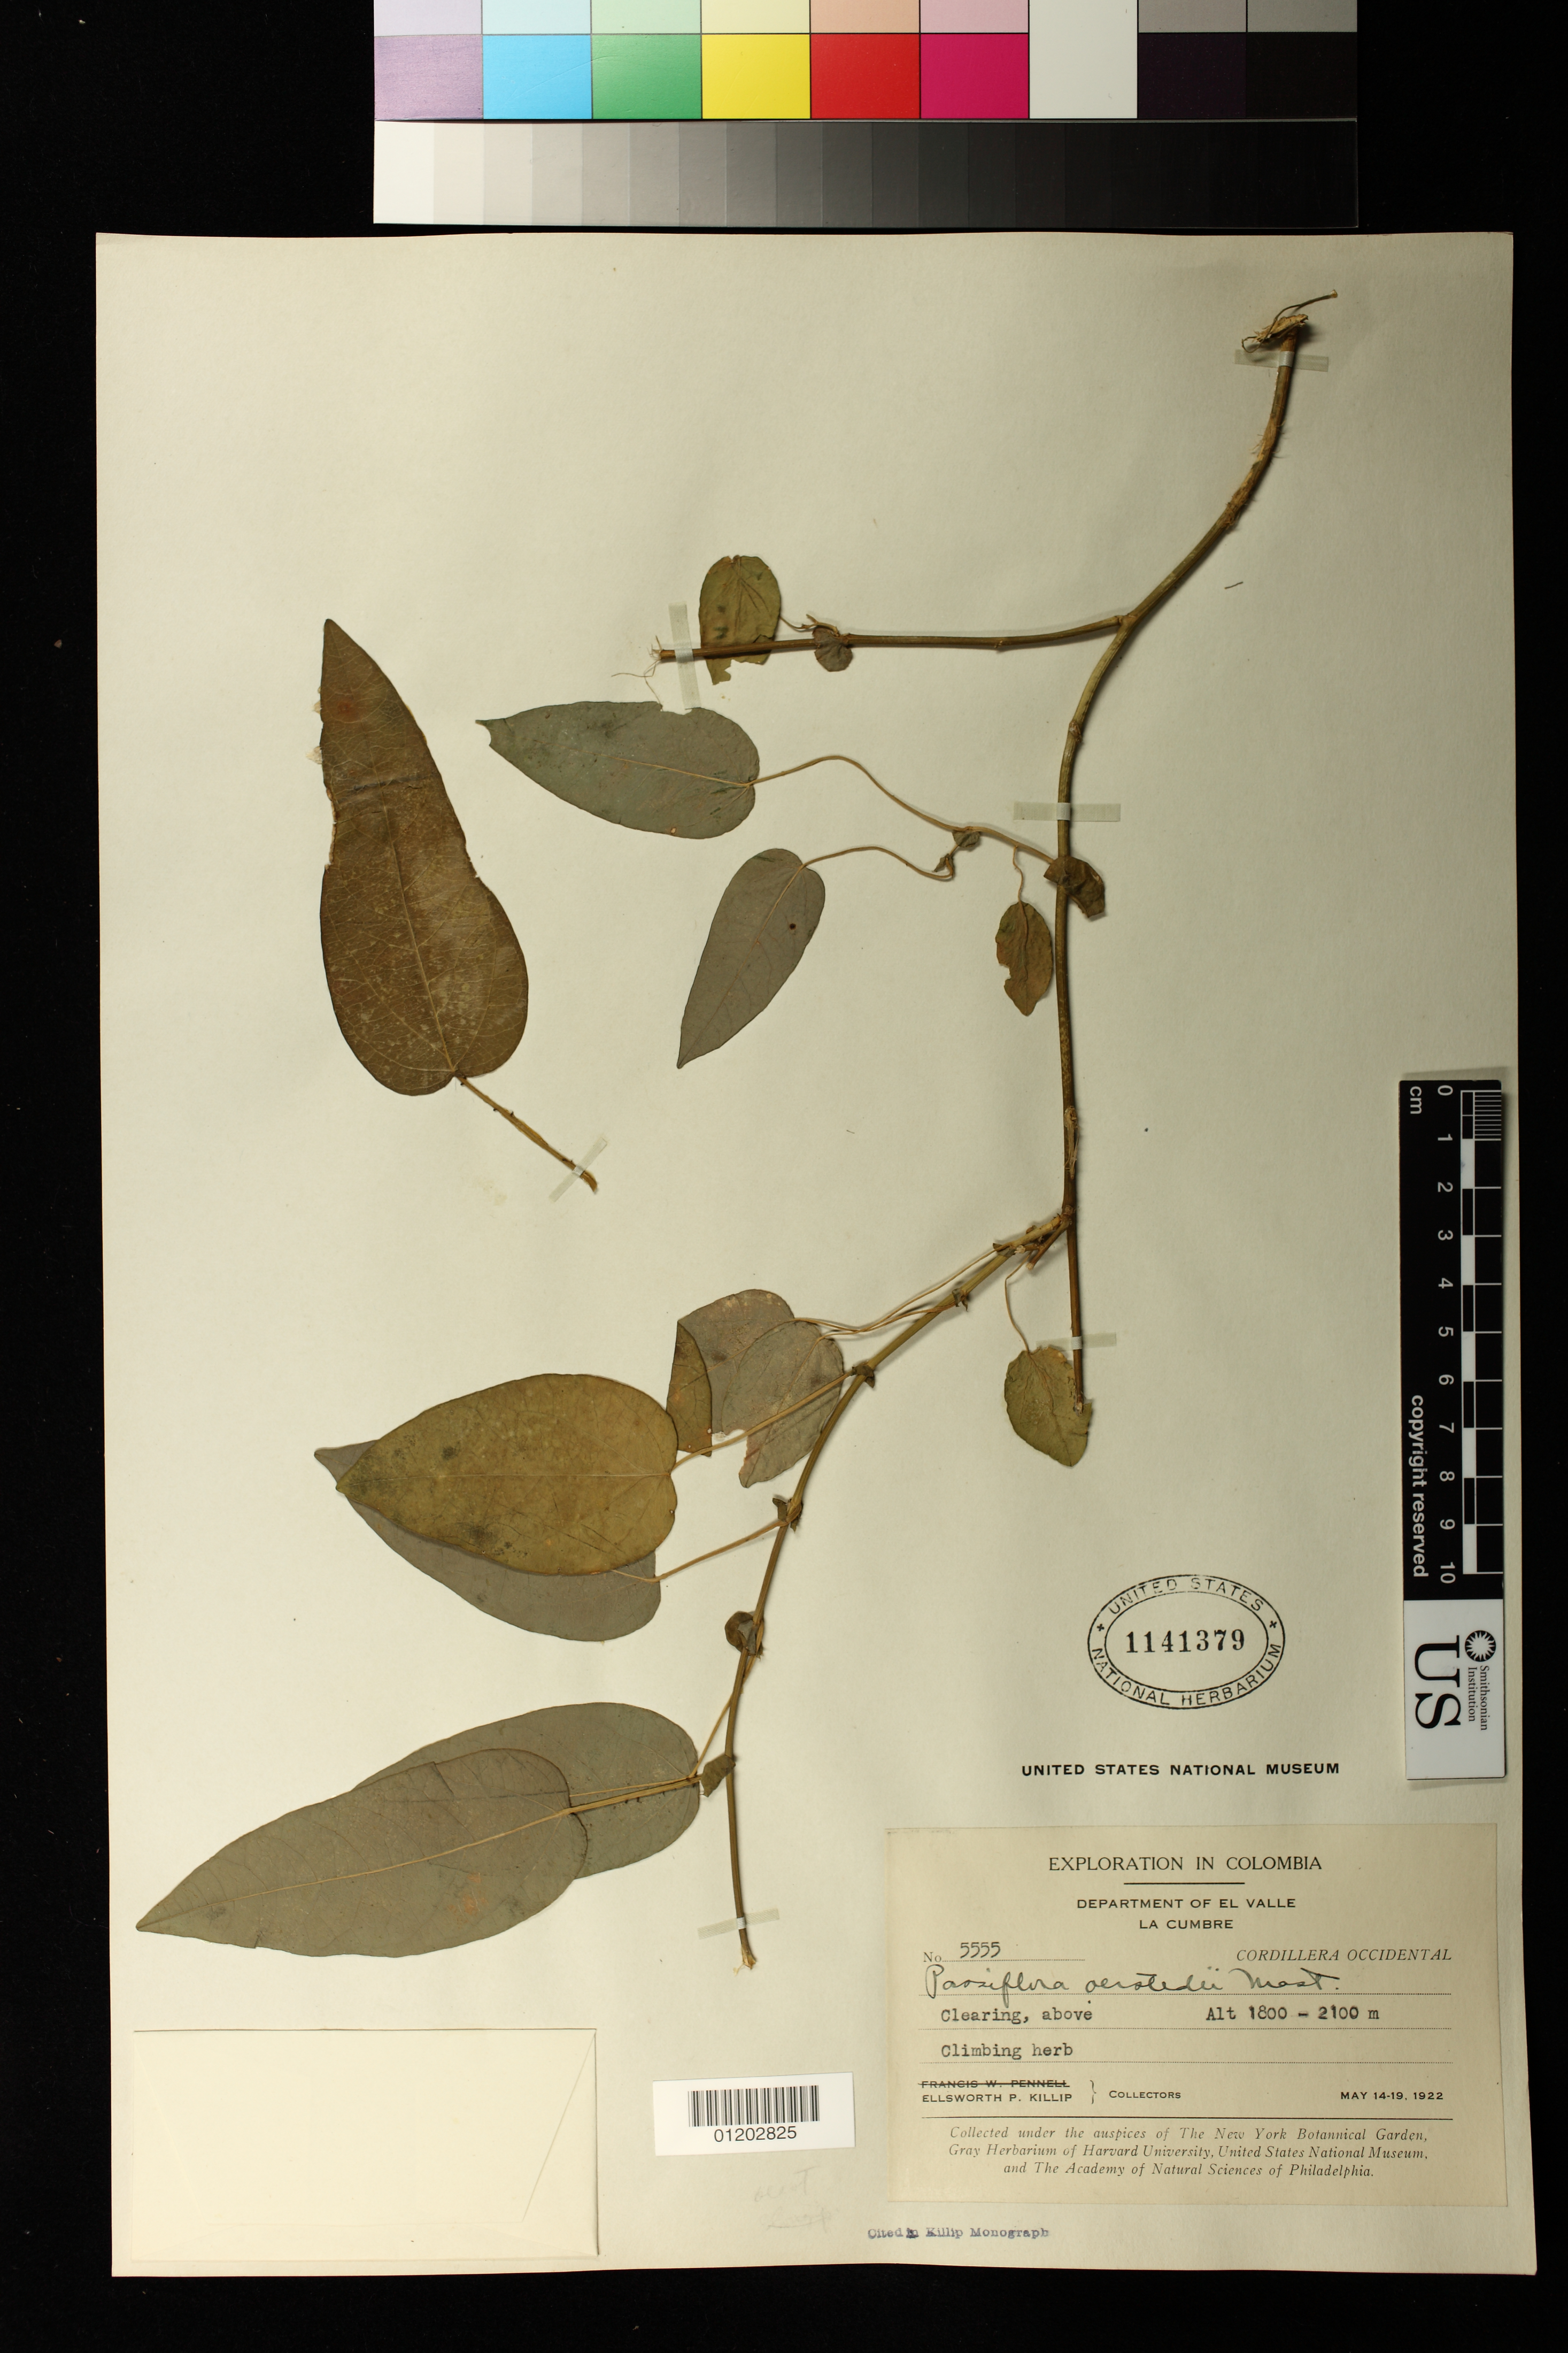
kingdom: Plantae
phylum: Tracheophyta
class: Magnoliopsida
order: Malpighiales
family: Passifloraceae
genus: Passiflora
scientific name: Passiflora oerstedii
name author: Mast. in Mart.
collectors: E. P. Killip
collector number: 5555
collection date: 1922-05-14/1922-05-19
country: Colombia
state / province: Valle del Cauca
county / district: La Cumbre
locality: Cordillera Occidental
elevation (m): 1800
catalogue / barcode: US 1141379